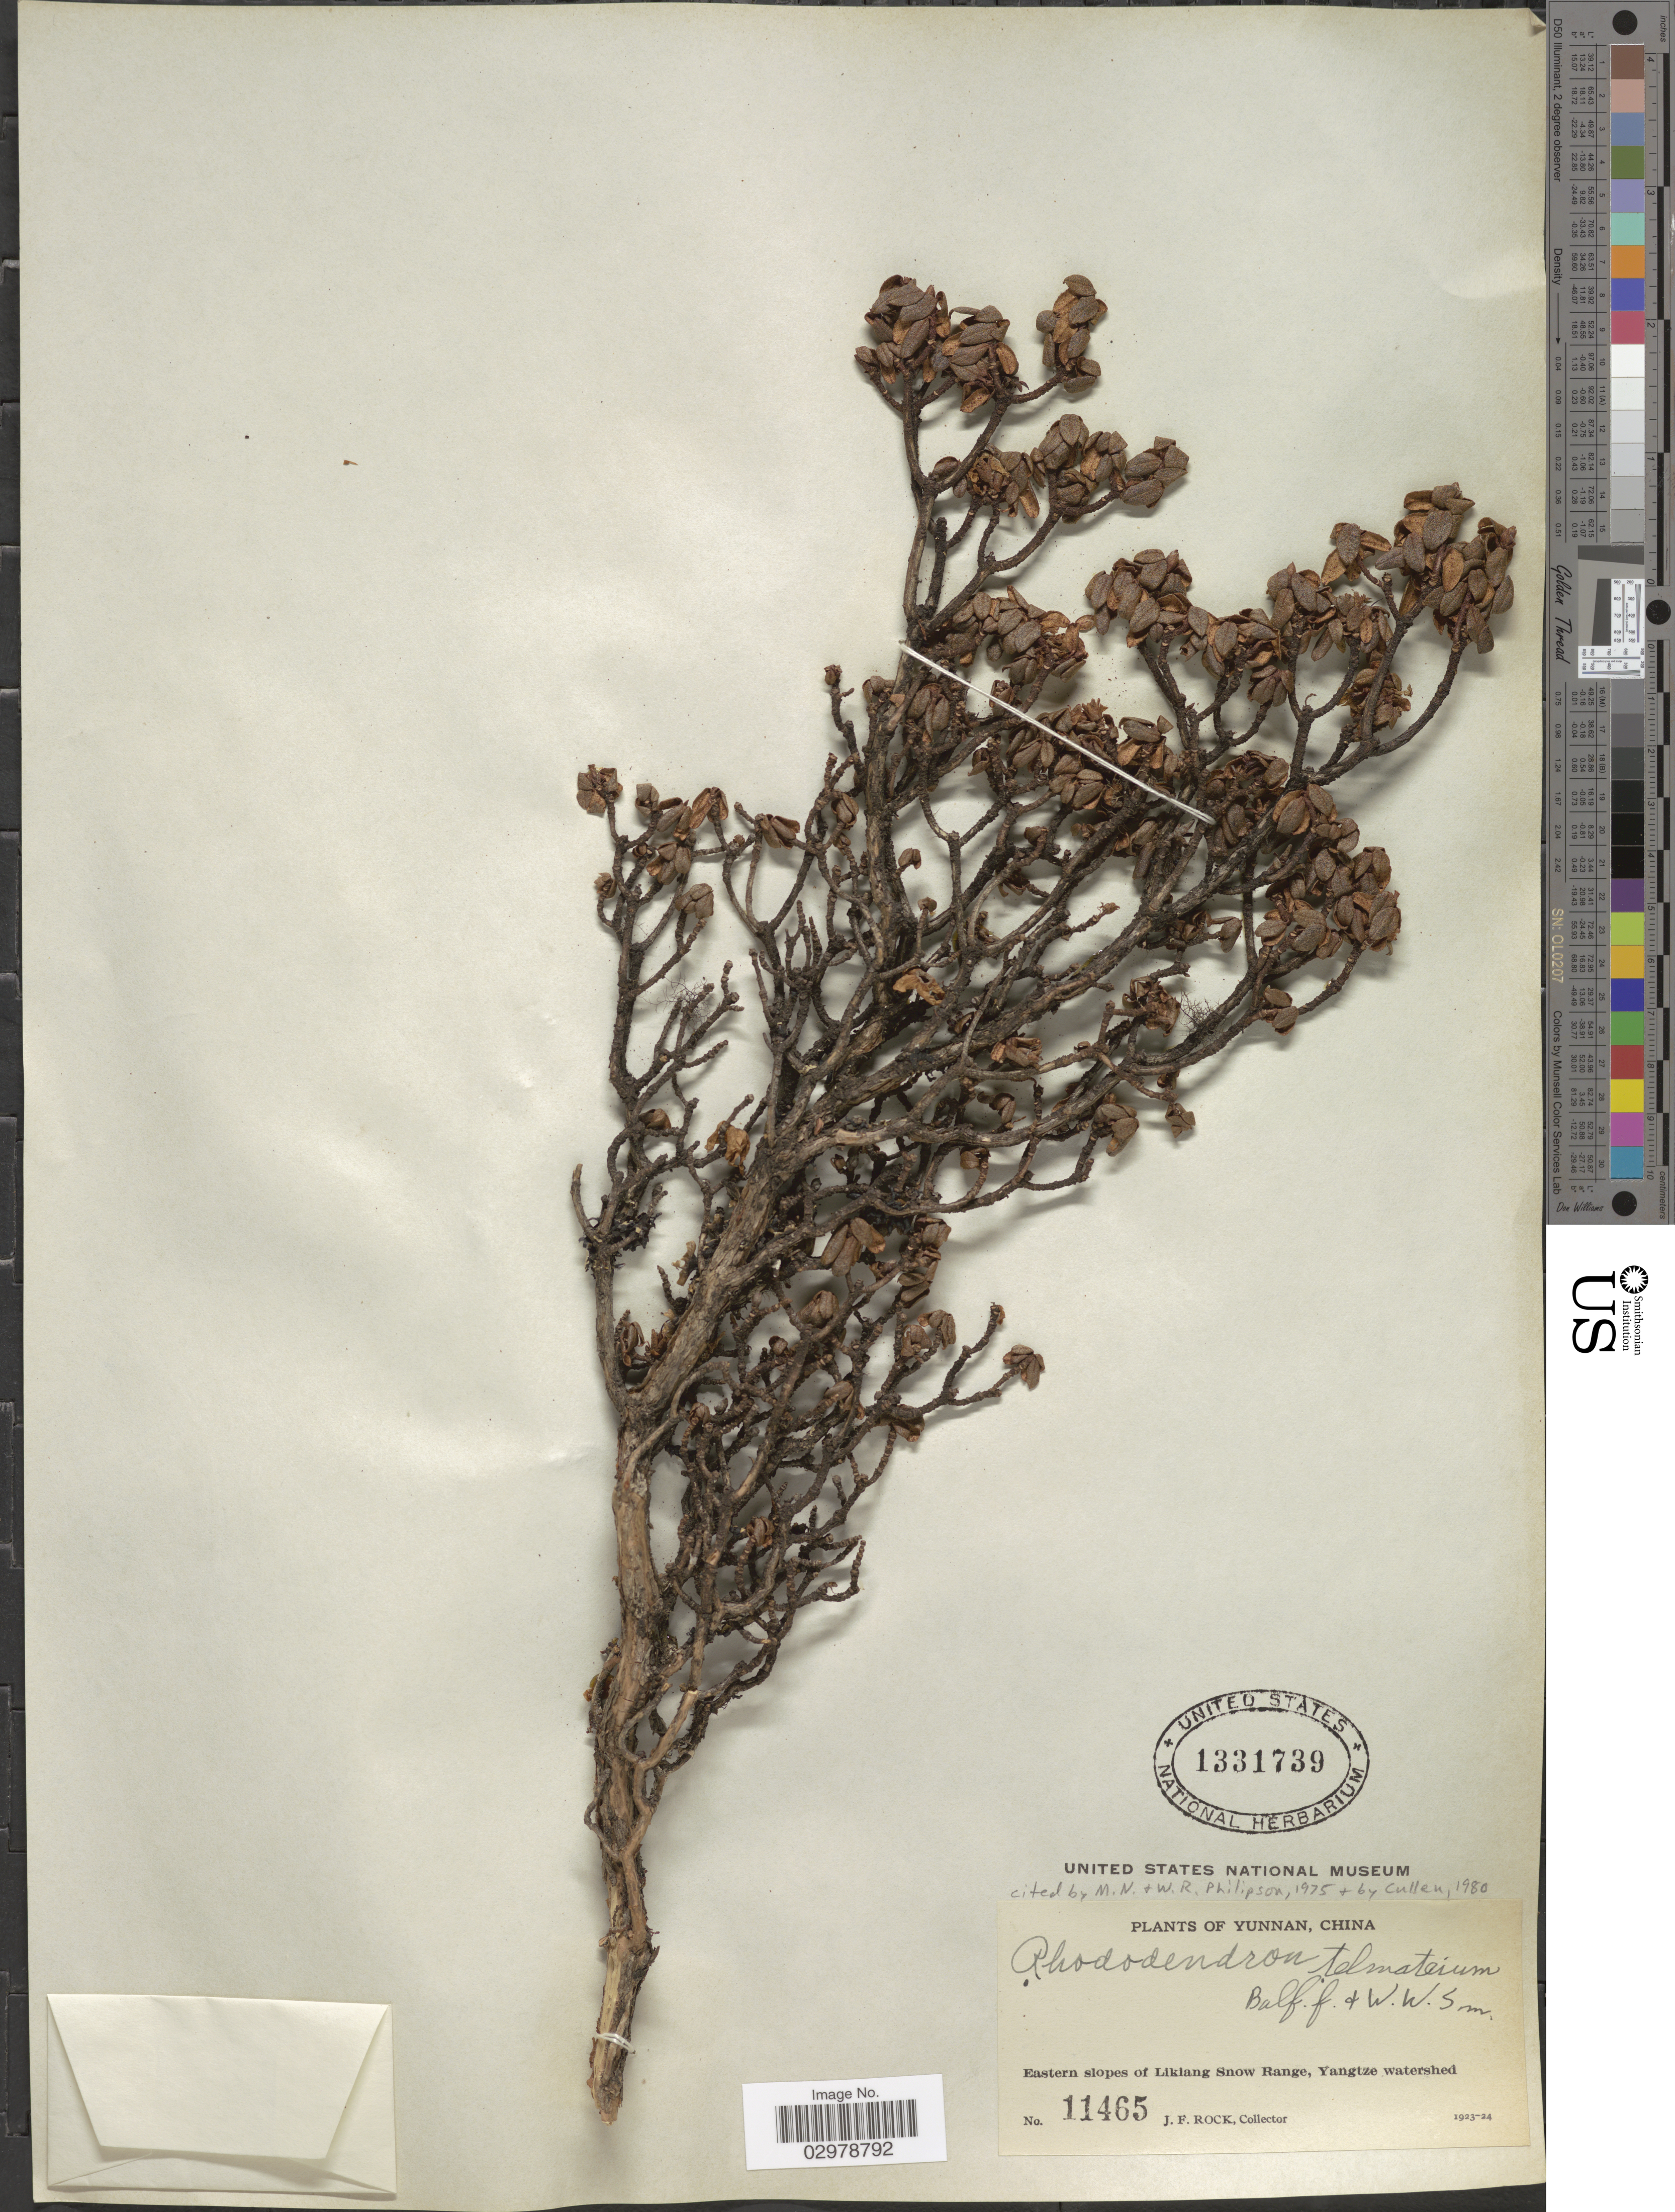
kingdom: Plantae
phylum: Tracheophyta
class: Magnoliopsida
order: Ericales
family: Ericaceae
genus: Rhododendron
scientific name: Rhododendron telmateium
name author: Balf. f. & W.W. Sm.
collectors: J. Rock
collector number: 11465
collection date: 1923/1924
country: China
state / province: Yunnan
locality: Eastern slopes of Likiang Snow Range, Yangtze watershed.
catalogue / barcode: US 1331739